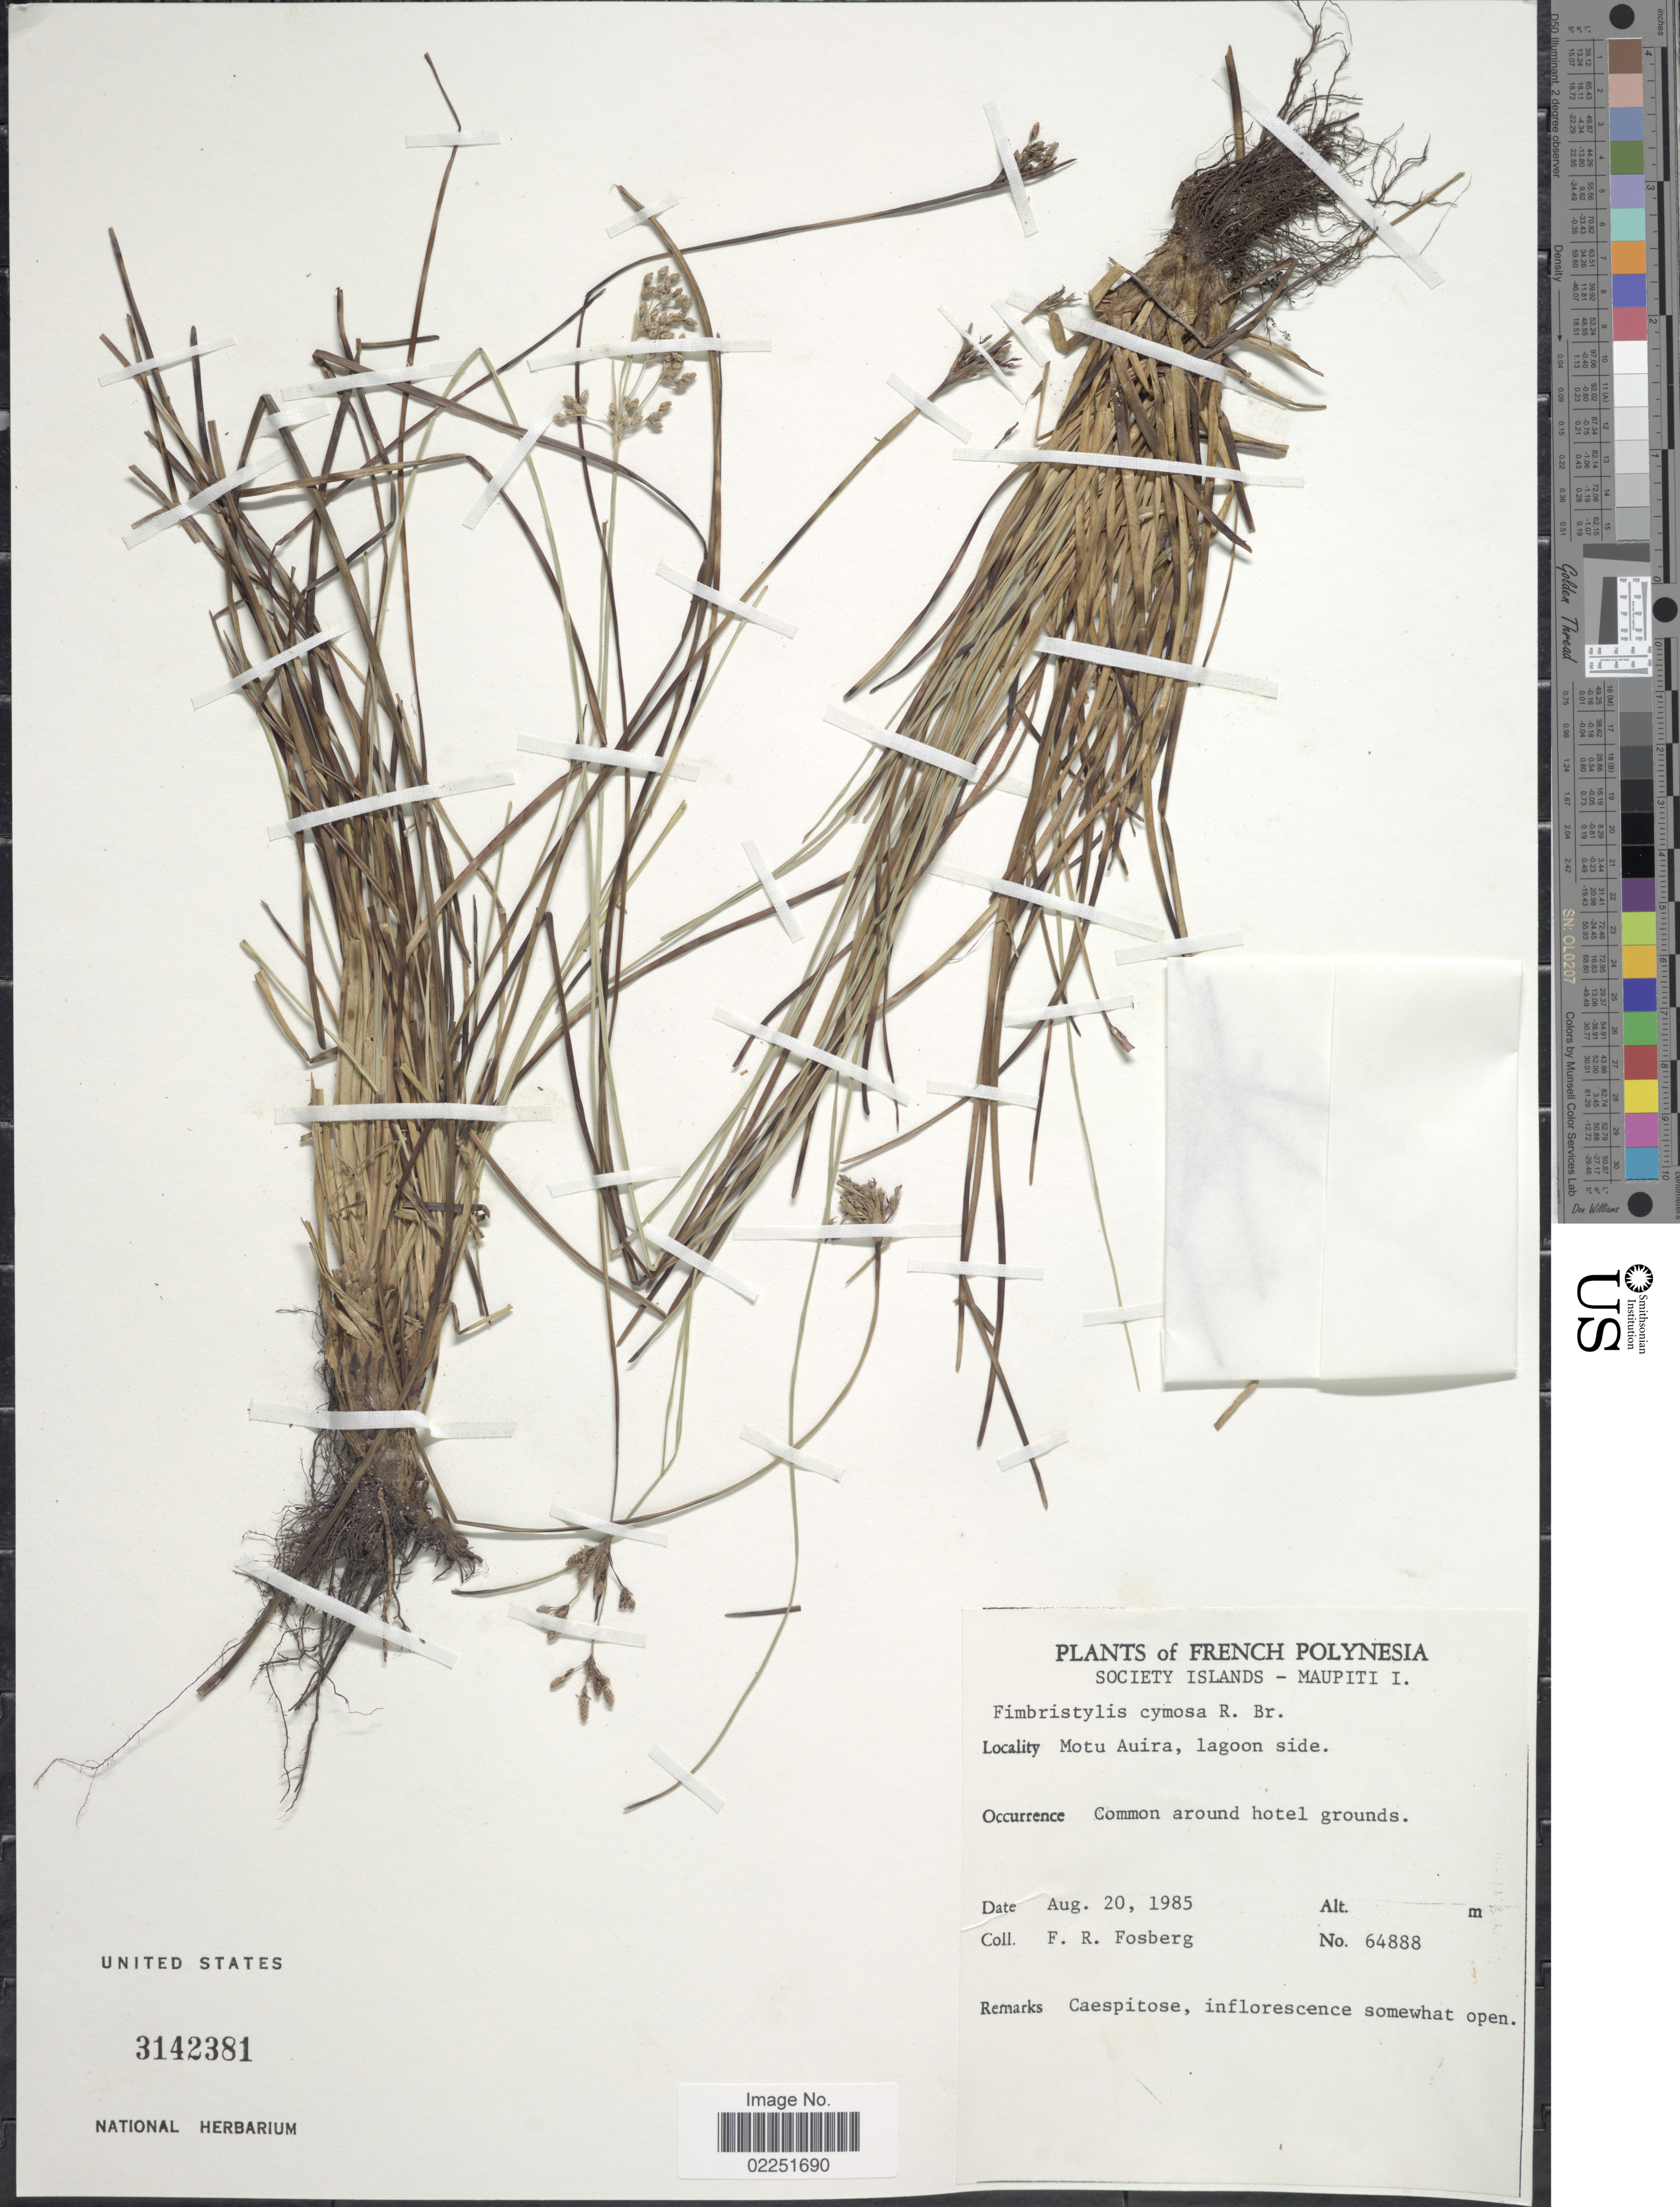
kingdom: Plantae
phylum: Tracheophyta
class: Liliopsida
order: Poales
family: Cyperaceae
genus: Fimbristylis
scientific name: Fimbristylis cymosa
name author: R. Br.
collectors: F. R. Fosberg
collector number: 64888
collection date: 1985-08-20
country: French Polynesia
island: Maupiti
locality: Society Islands - Maupiti I. Motu Auira, lagoon side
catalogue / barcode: US 3142381